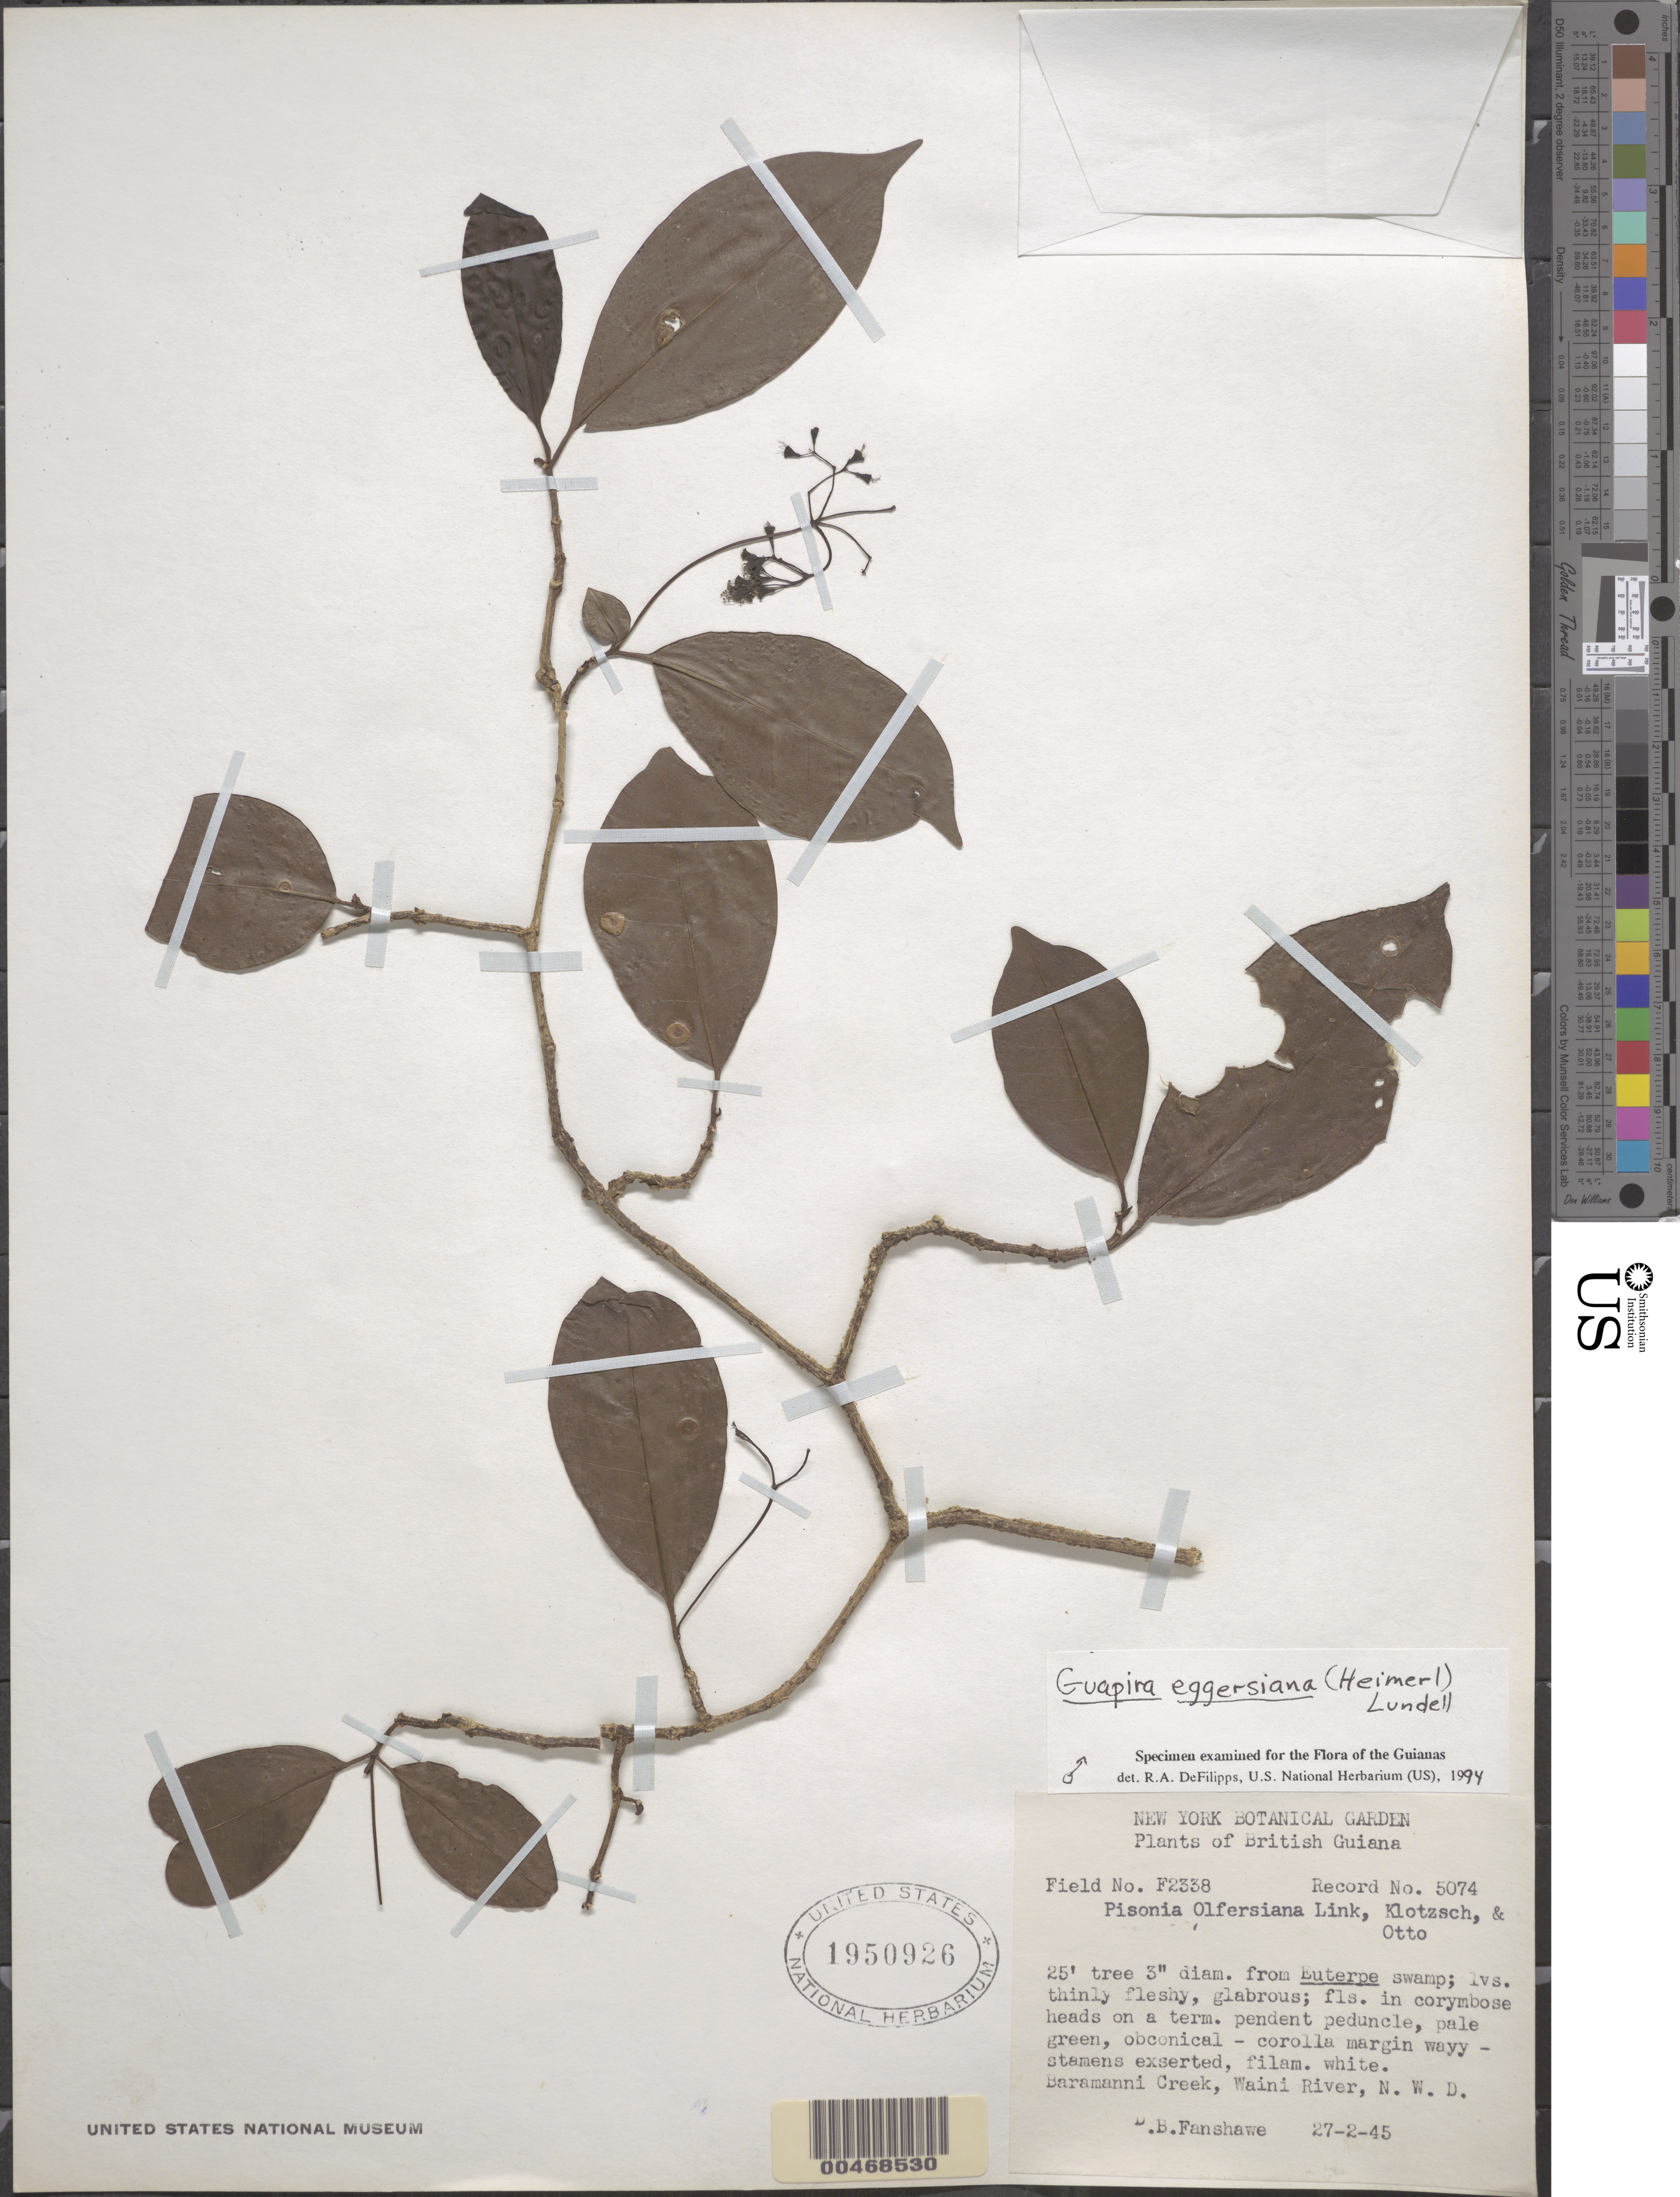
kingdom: Plantae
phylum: Tracheophyta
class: Magnoliopsida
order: Caryophyllales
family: Nyctaginaceae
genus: Guapira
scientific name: Guapira eggersiana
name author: (Heimerl) Lundell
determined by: DeFilipps, R. A.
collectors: D. B. Fanshawe & Forest Dept. B. G.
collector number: F 2338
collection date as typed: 27 Feb 1945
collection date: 1945-02-27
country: Guyana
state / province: Barima-Waini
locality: Baramanni Creek, Waini River. [In former North West Region.]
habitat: Euterpe swamp.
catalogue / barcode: US 1950926